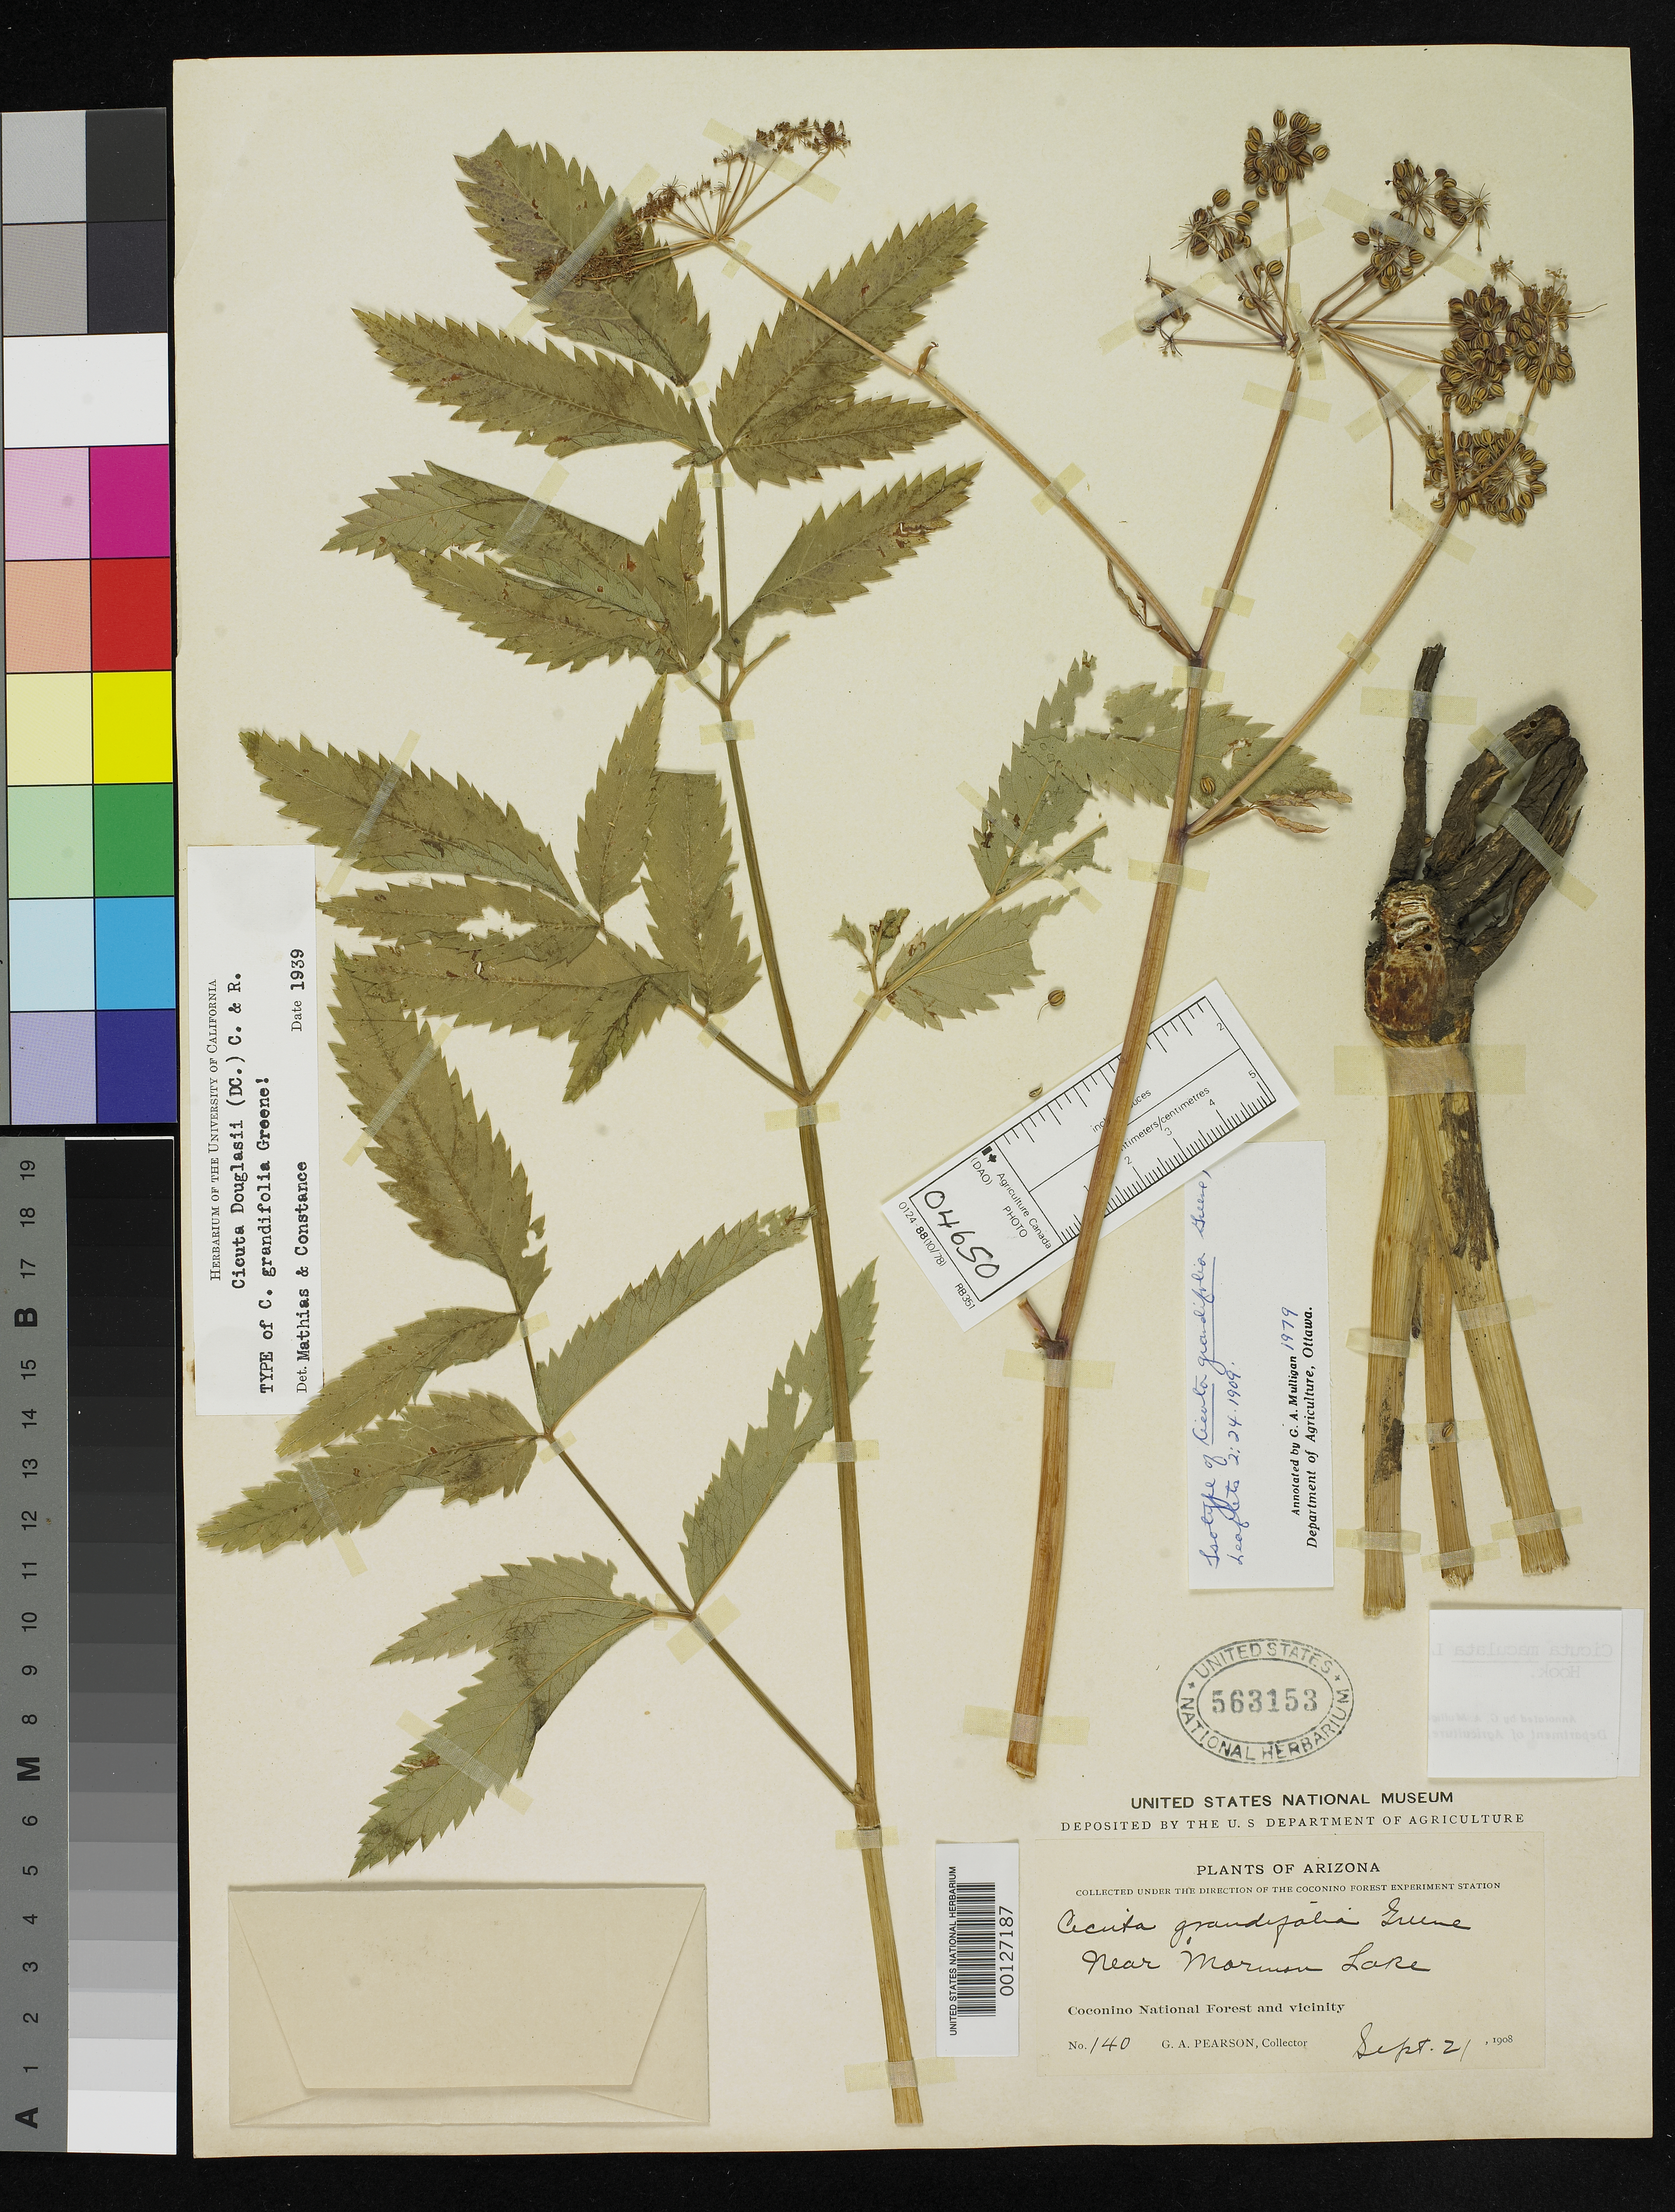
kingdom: Plantae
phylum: Tracheophyta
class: Magnoliopsida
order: Apiales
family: Apiaceae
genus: Cicuta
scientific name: Cicuta grandifolia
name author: Greene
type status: Isotype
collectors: G. A. Pearson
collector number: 140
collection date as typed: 21 Sep 1908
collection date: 1908-09-21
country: United States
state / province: Arizona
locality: Coconino National Forest, near Mormon Lake.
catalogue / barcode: US 563153